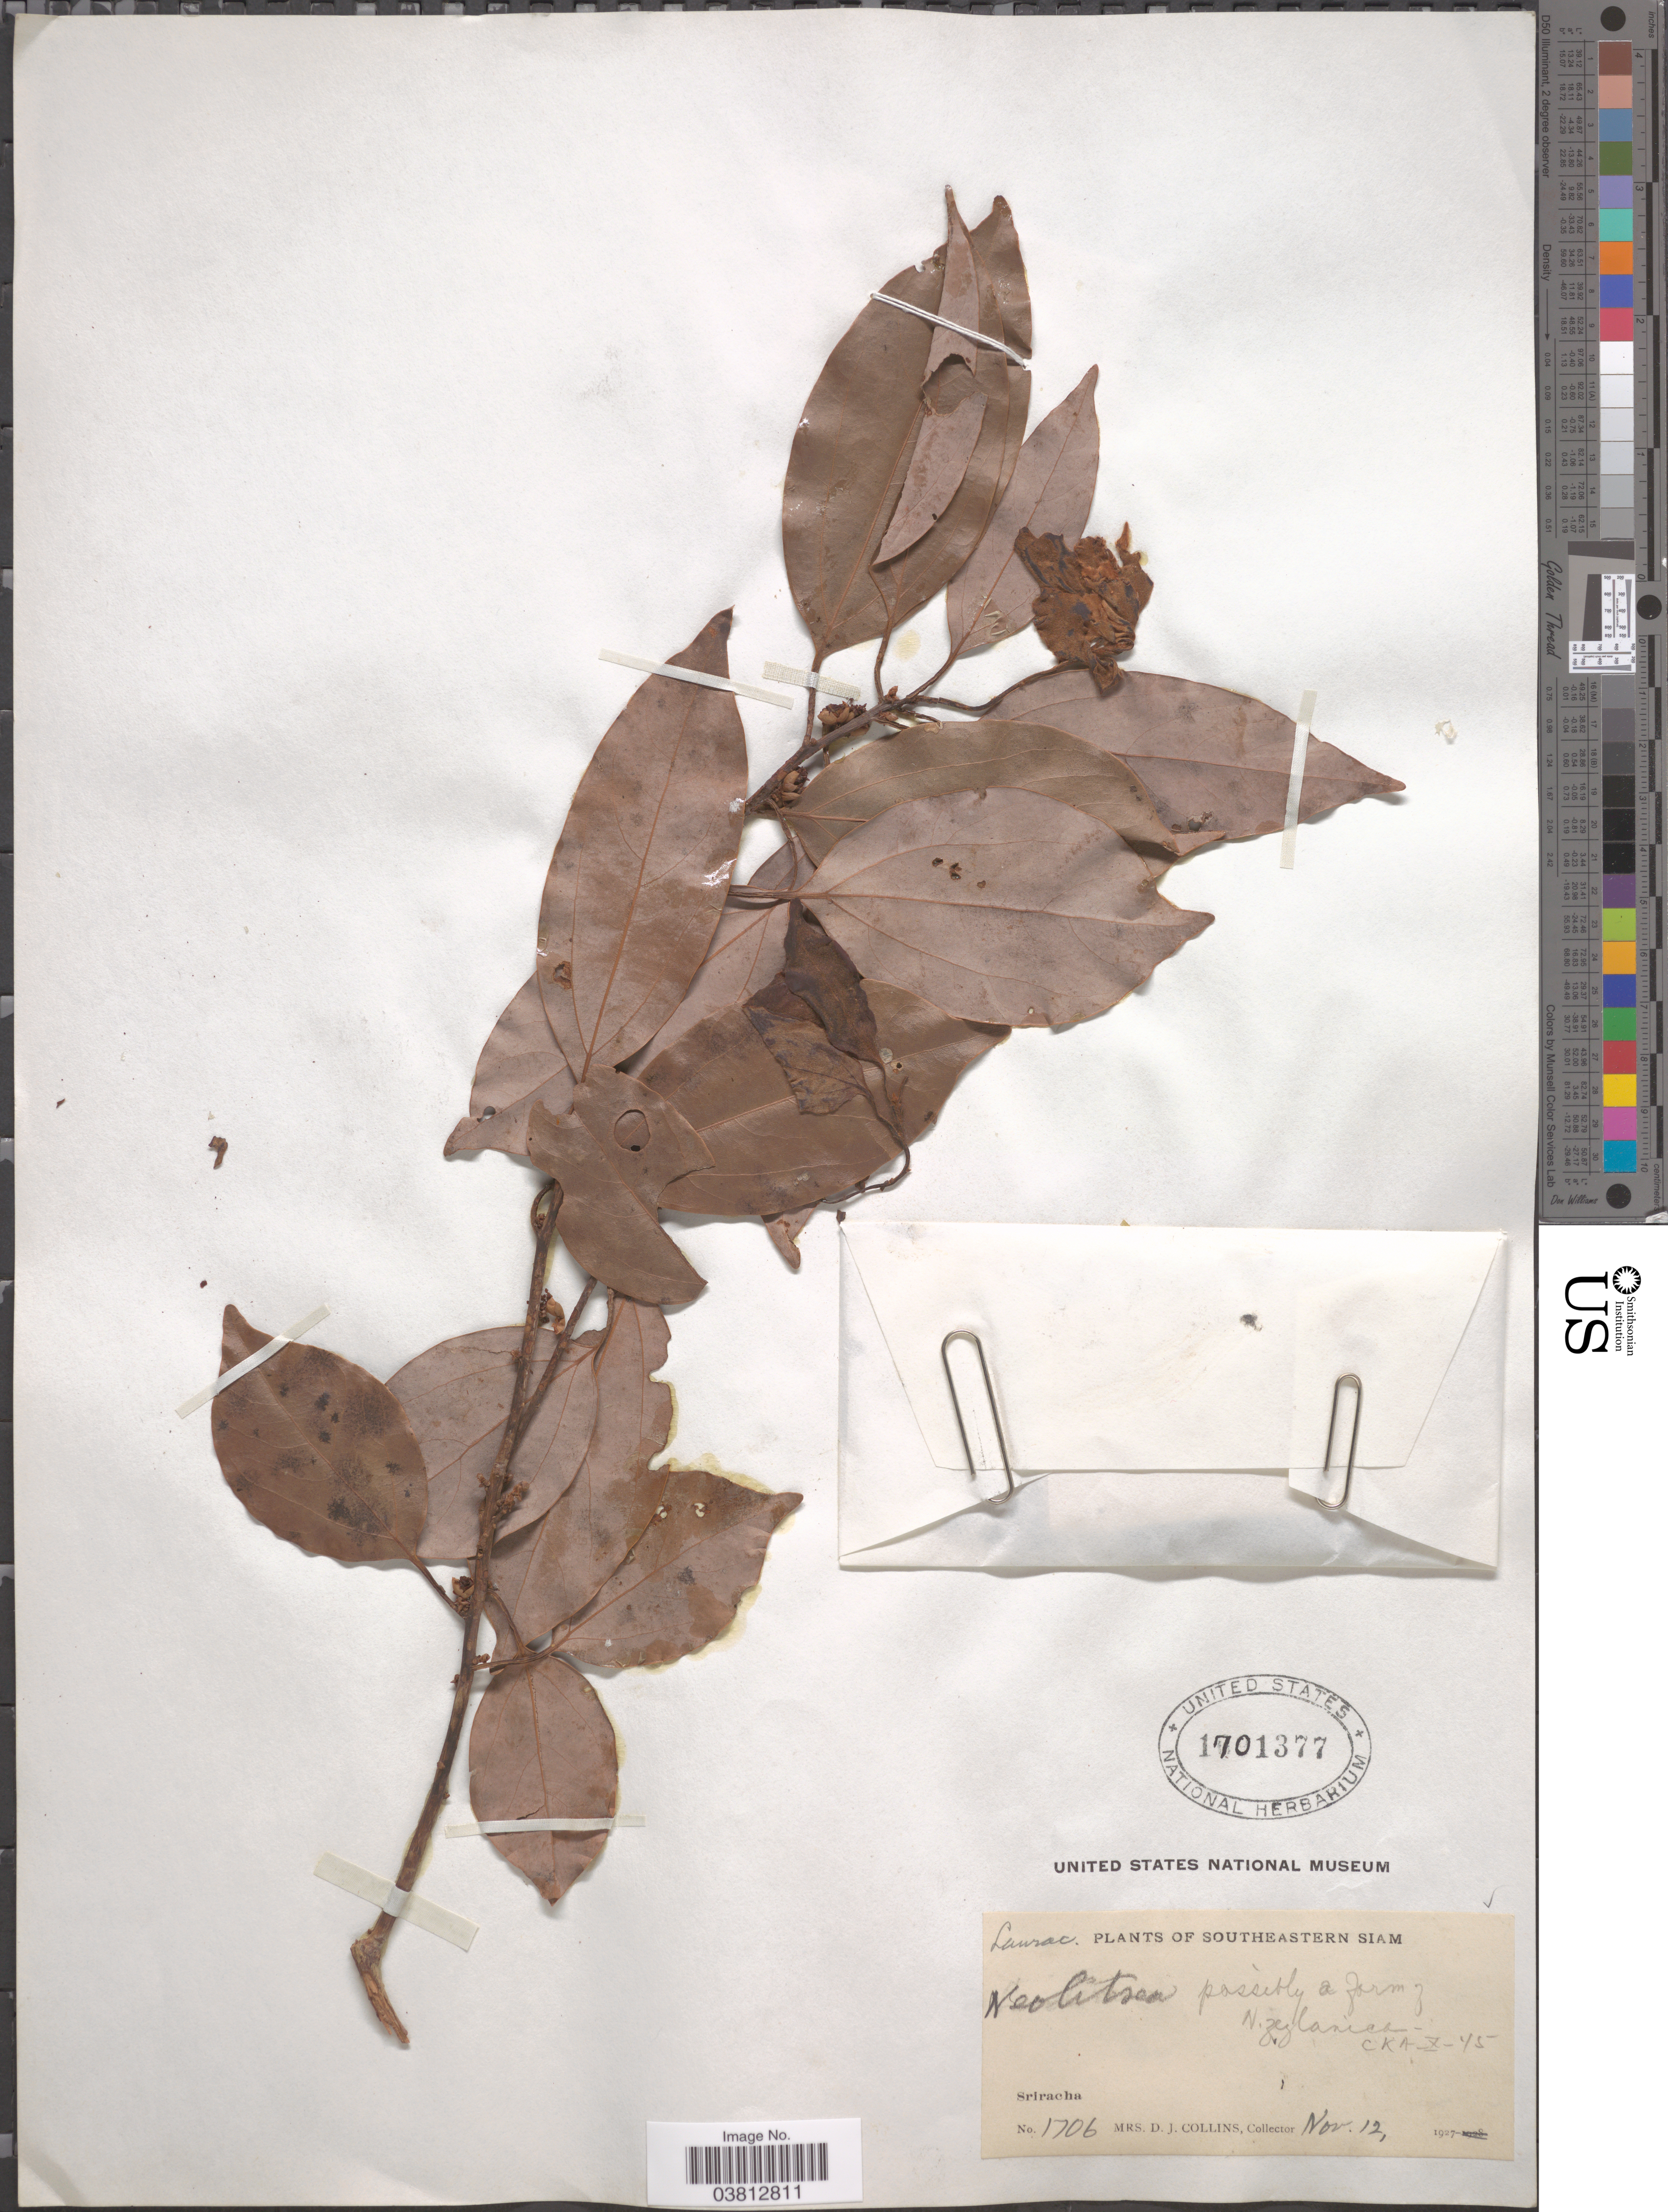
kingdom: Plantae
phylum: Tracheophyta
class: Magnoliopsida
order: Laurales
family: Lauraceae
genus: Neolitsea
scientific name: Neolitsea zeylanica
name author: (Nees & T. Nees) Merr.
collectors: J. Collins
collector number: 1706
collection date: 1927-11-12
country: Thailand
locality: Southeastern Siam. Sriracha.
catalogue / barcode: US 1701377